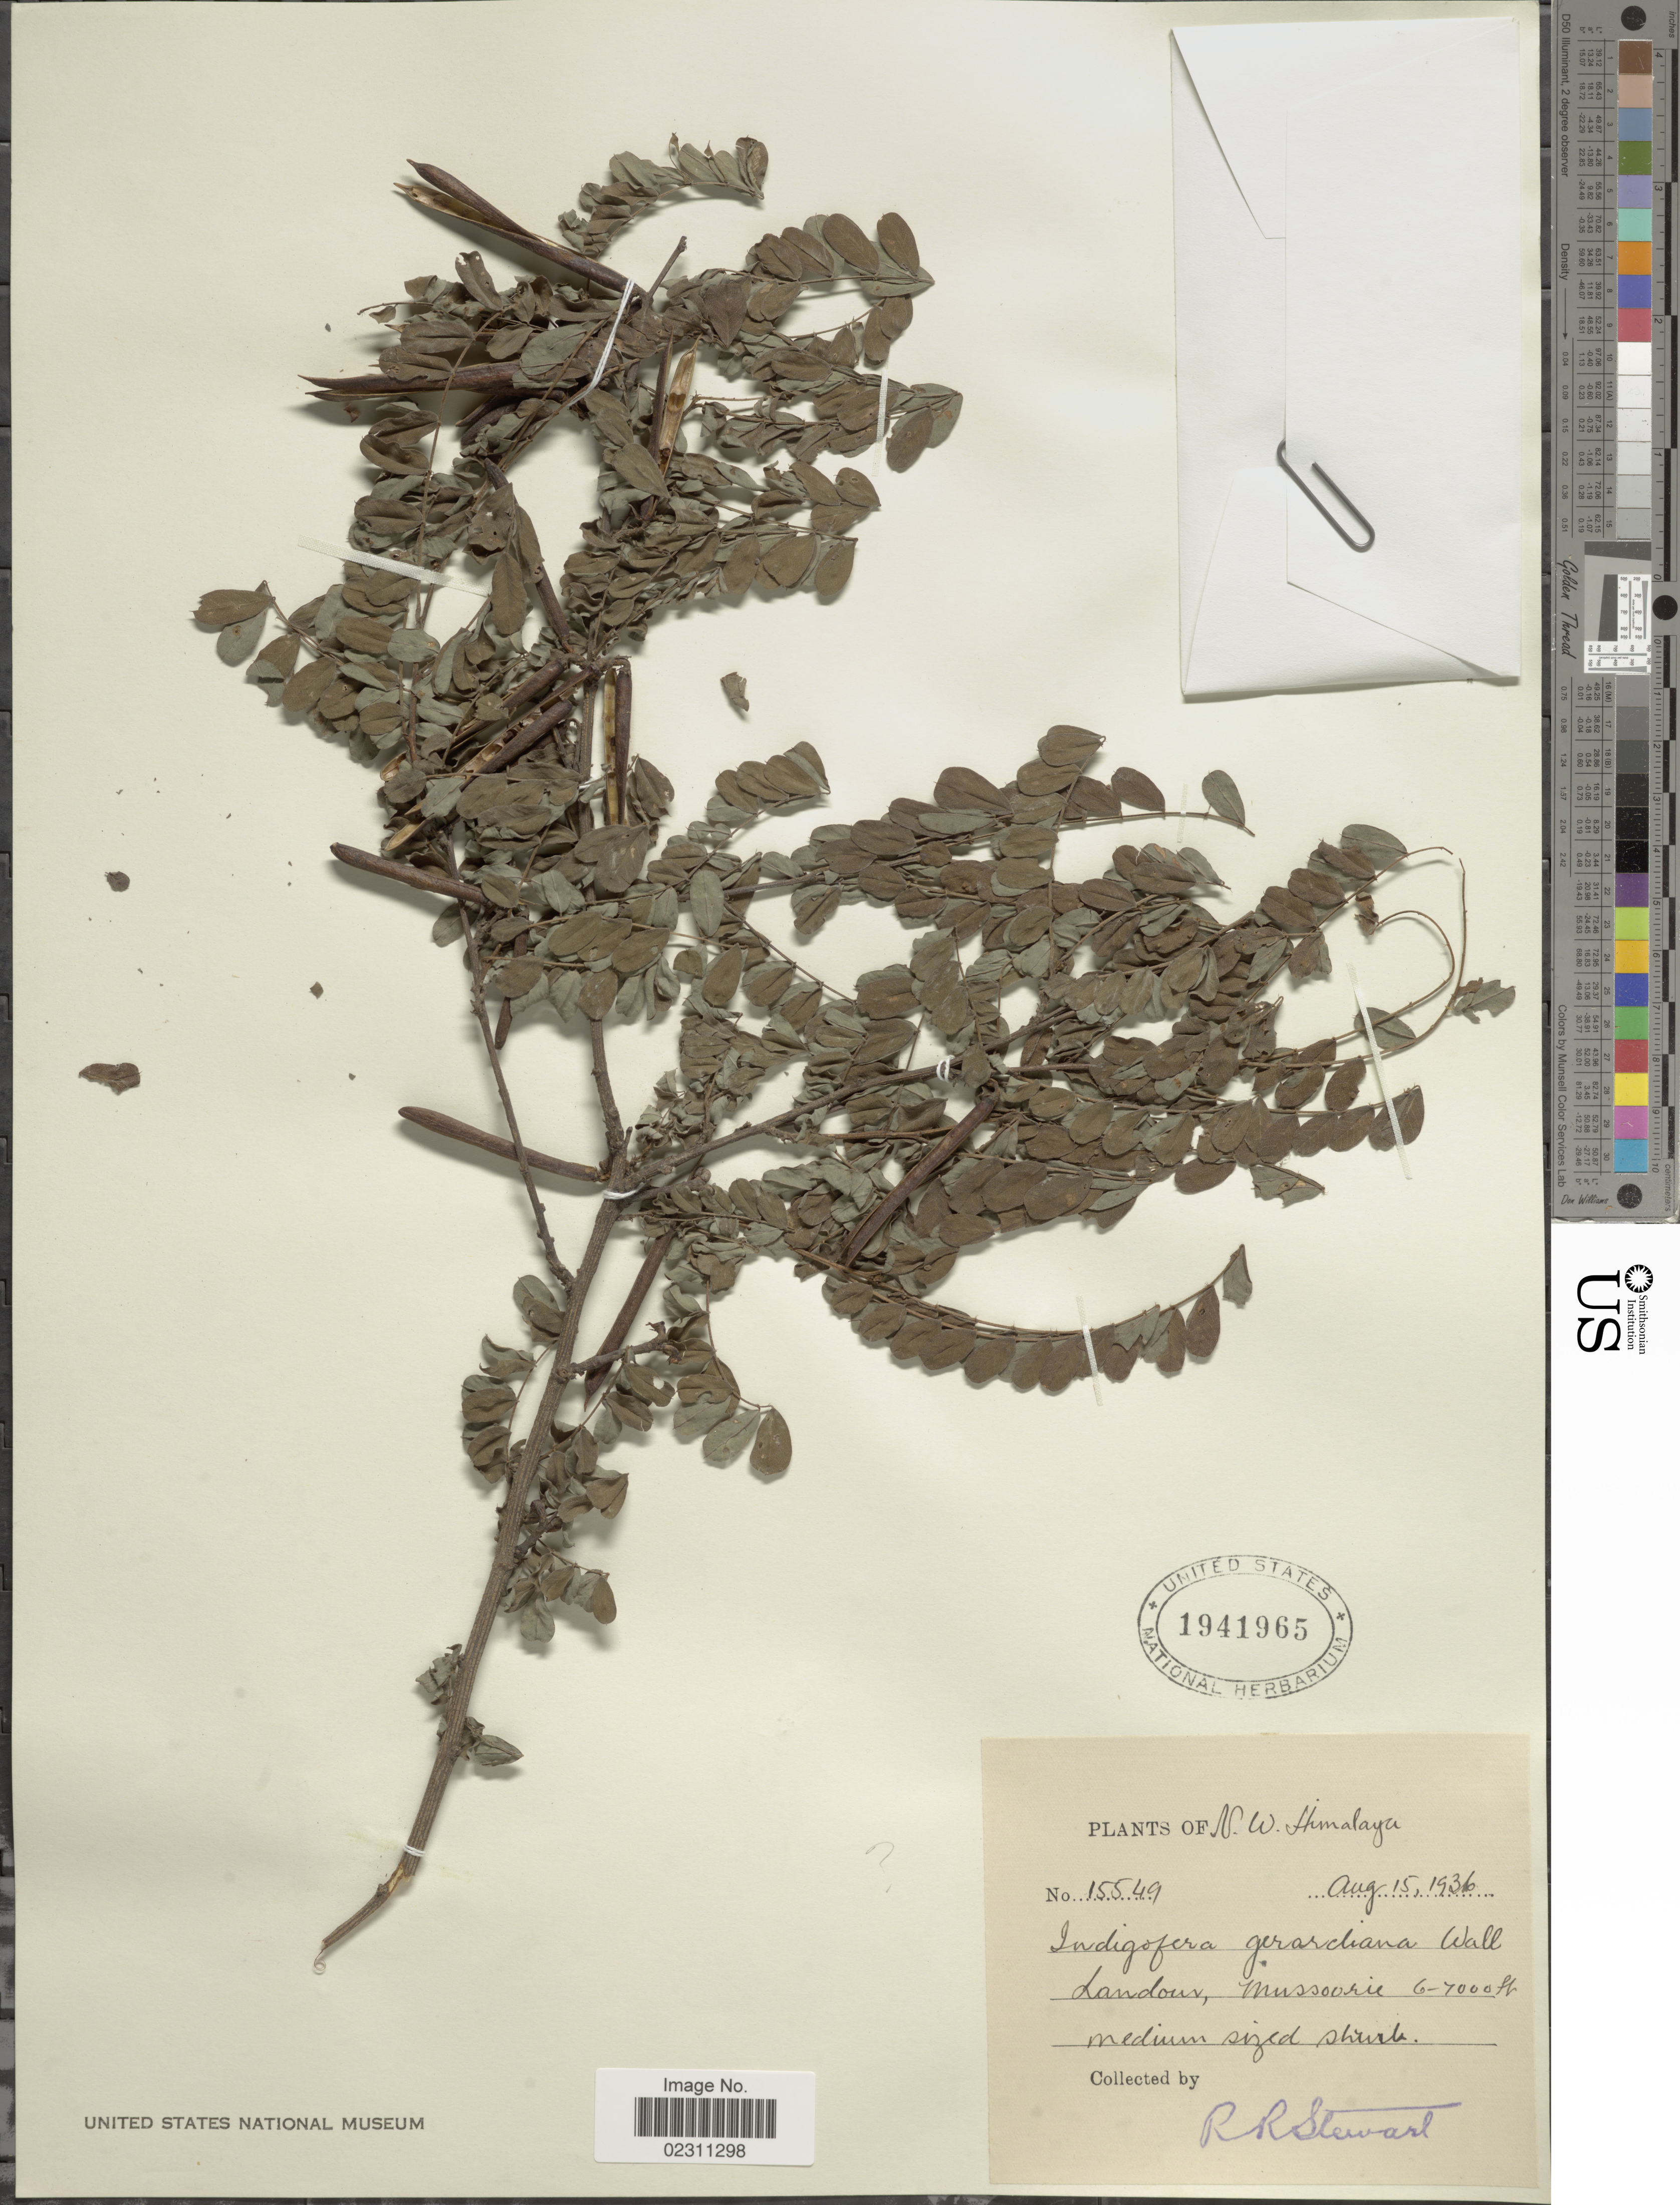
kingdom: Plantae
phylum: Tracheophyta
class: Magnoliopsida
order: Fabales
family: Fabaceae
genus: Indigofera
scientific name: Indigofera sp.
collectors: R. R. Stewart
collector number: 15549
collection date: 1936-08-15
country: India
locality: N.W. Himalaya. Landour, Mussoorie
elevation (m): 1829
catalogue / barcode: US 1941965